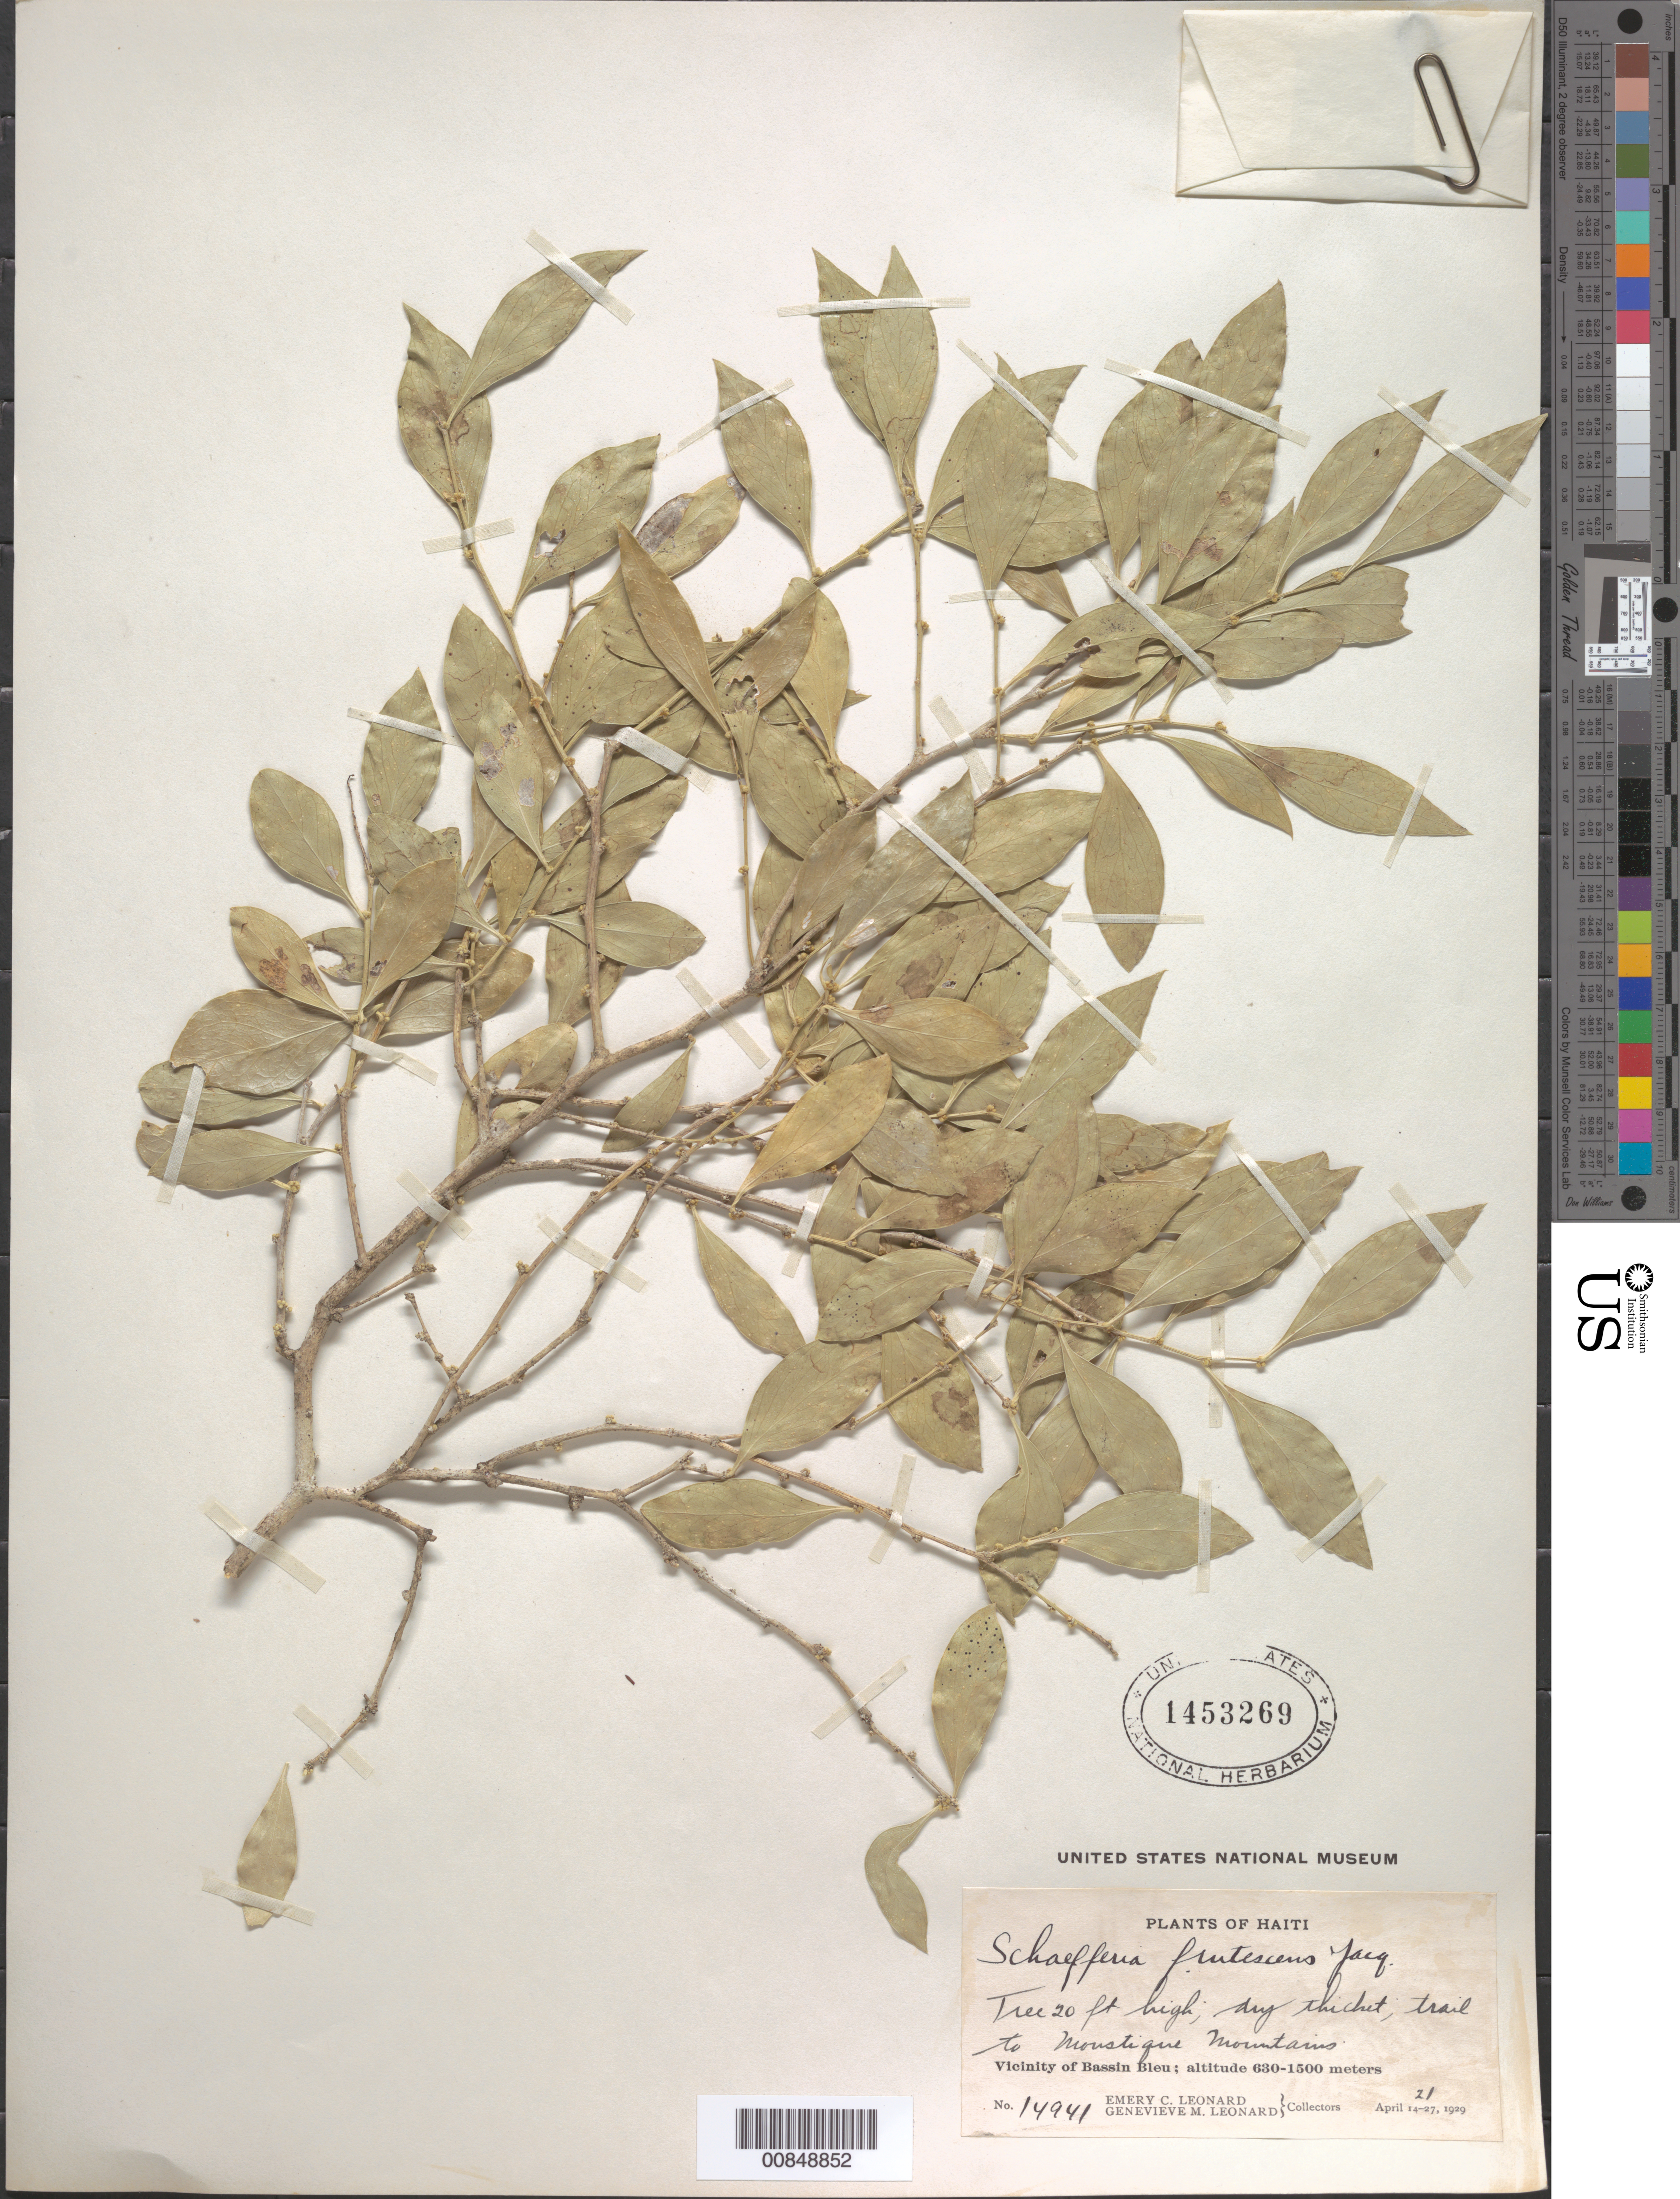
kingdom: Plantae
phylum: Tracheophyta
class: Magnoliopsida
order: Celastrales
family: Celastraceae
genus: Schaefferia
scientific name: Schaefferia frutescens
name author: Jacq.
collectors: E. C. Leonard & G. M. Leonard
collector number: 14941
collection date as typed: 21 Apr 1929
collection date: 1929-04-21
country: Haiti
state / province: Nord-Ouest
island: Hispaniola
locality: Vicinity of Bassin Bleu, trail to Moustiques Mountains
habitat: Dry thicket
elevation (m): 630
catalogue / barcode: US 1453269